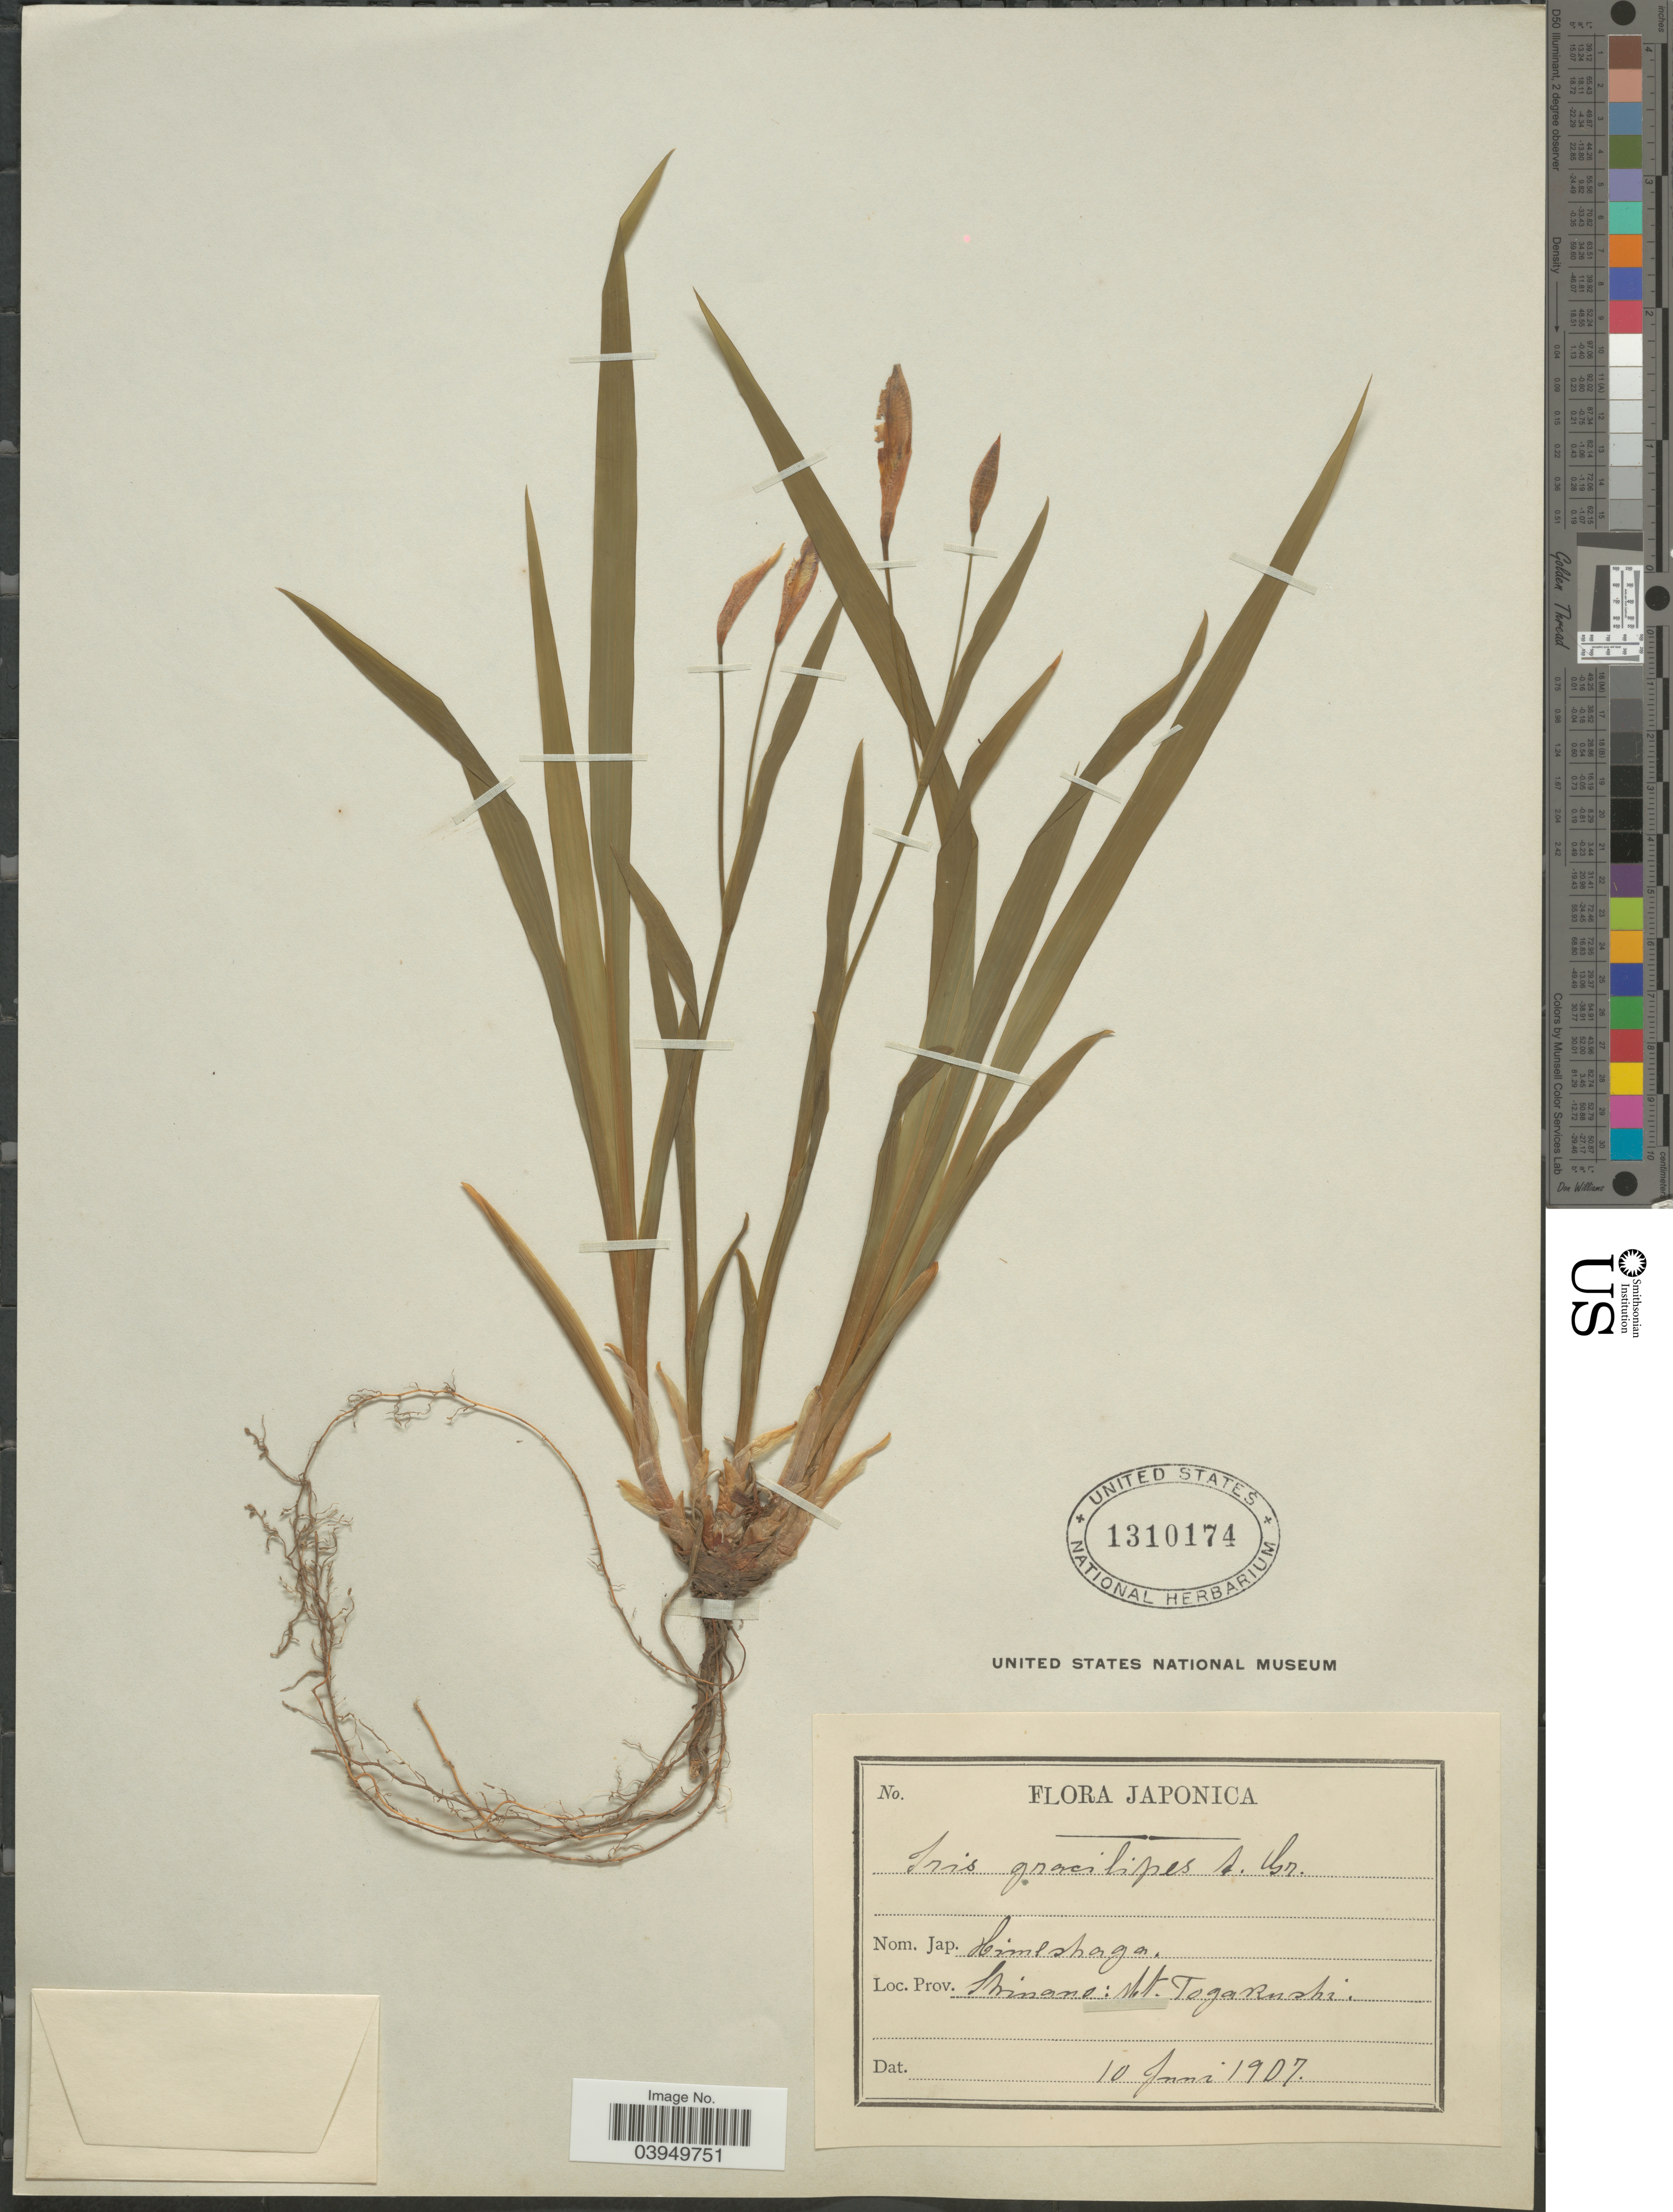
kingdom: Plantae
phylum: Tracheophyta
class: Liliopsida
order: Asparagales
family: Iridaceae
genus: Iris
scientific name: Iris gracilipes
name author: A. Gray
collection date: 1907-06-10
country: Japan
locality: Prov. Shinano: Mt. Togakushi.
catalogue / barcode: US 1310174